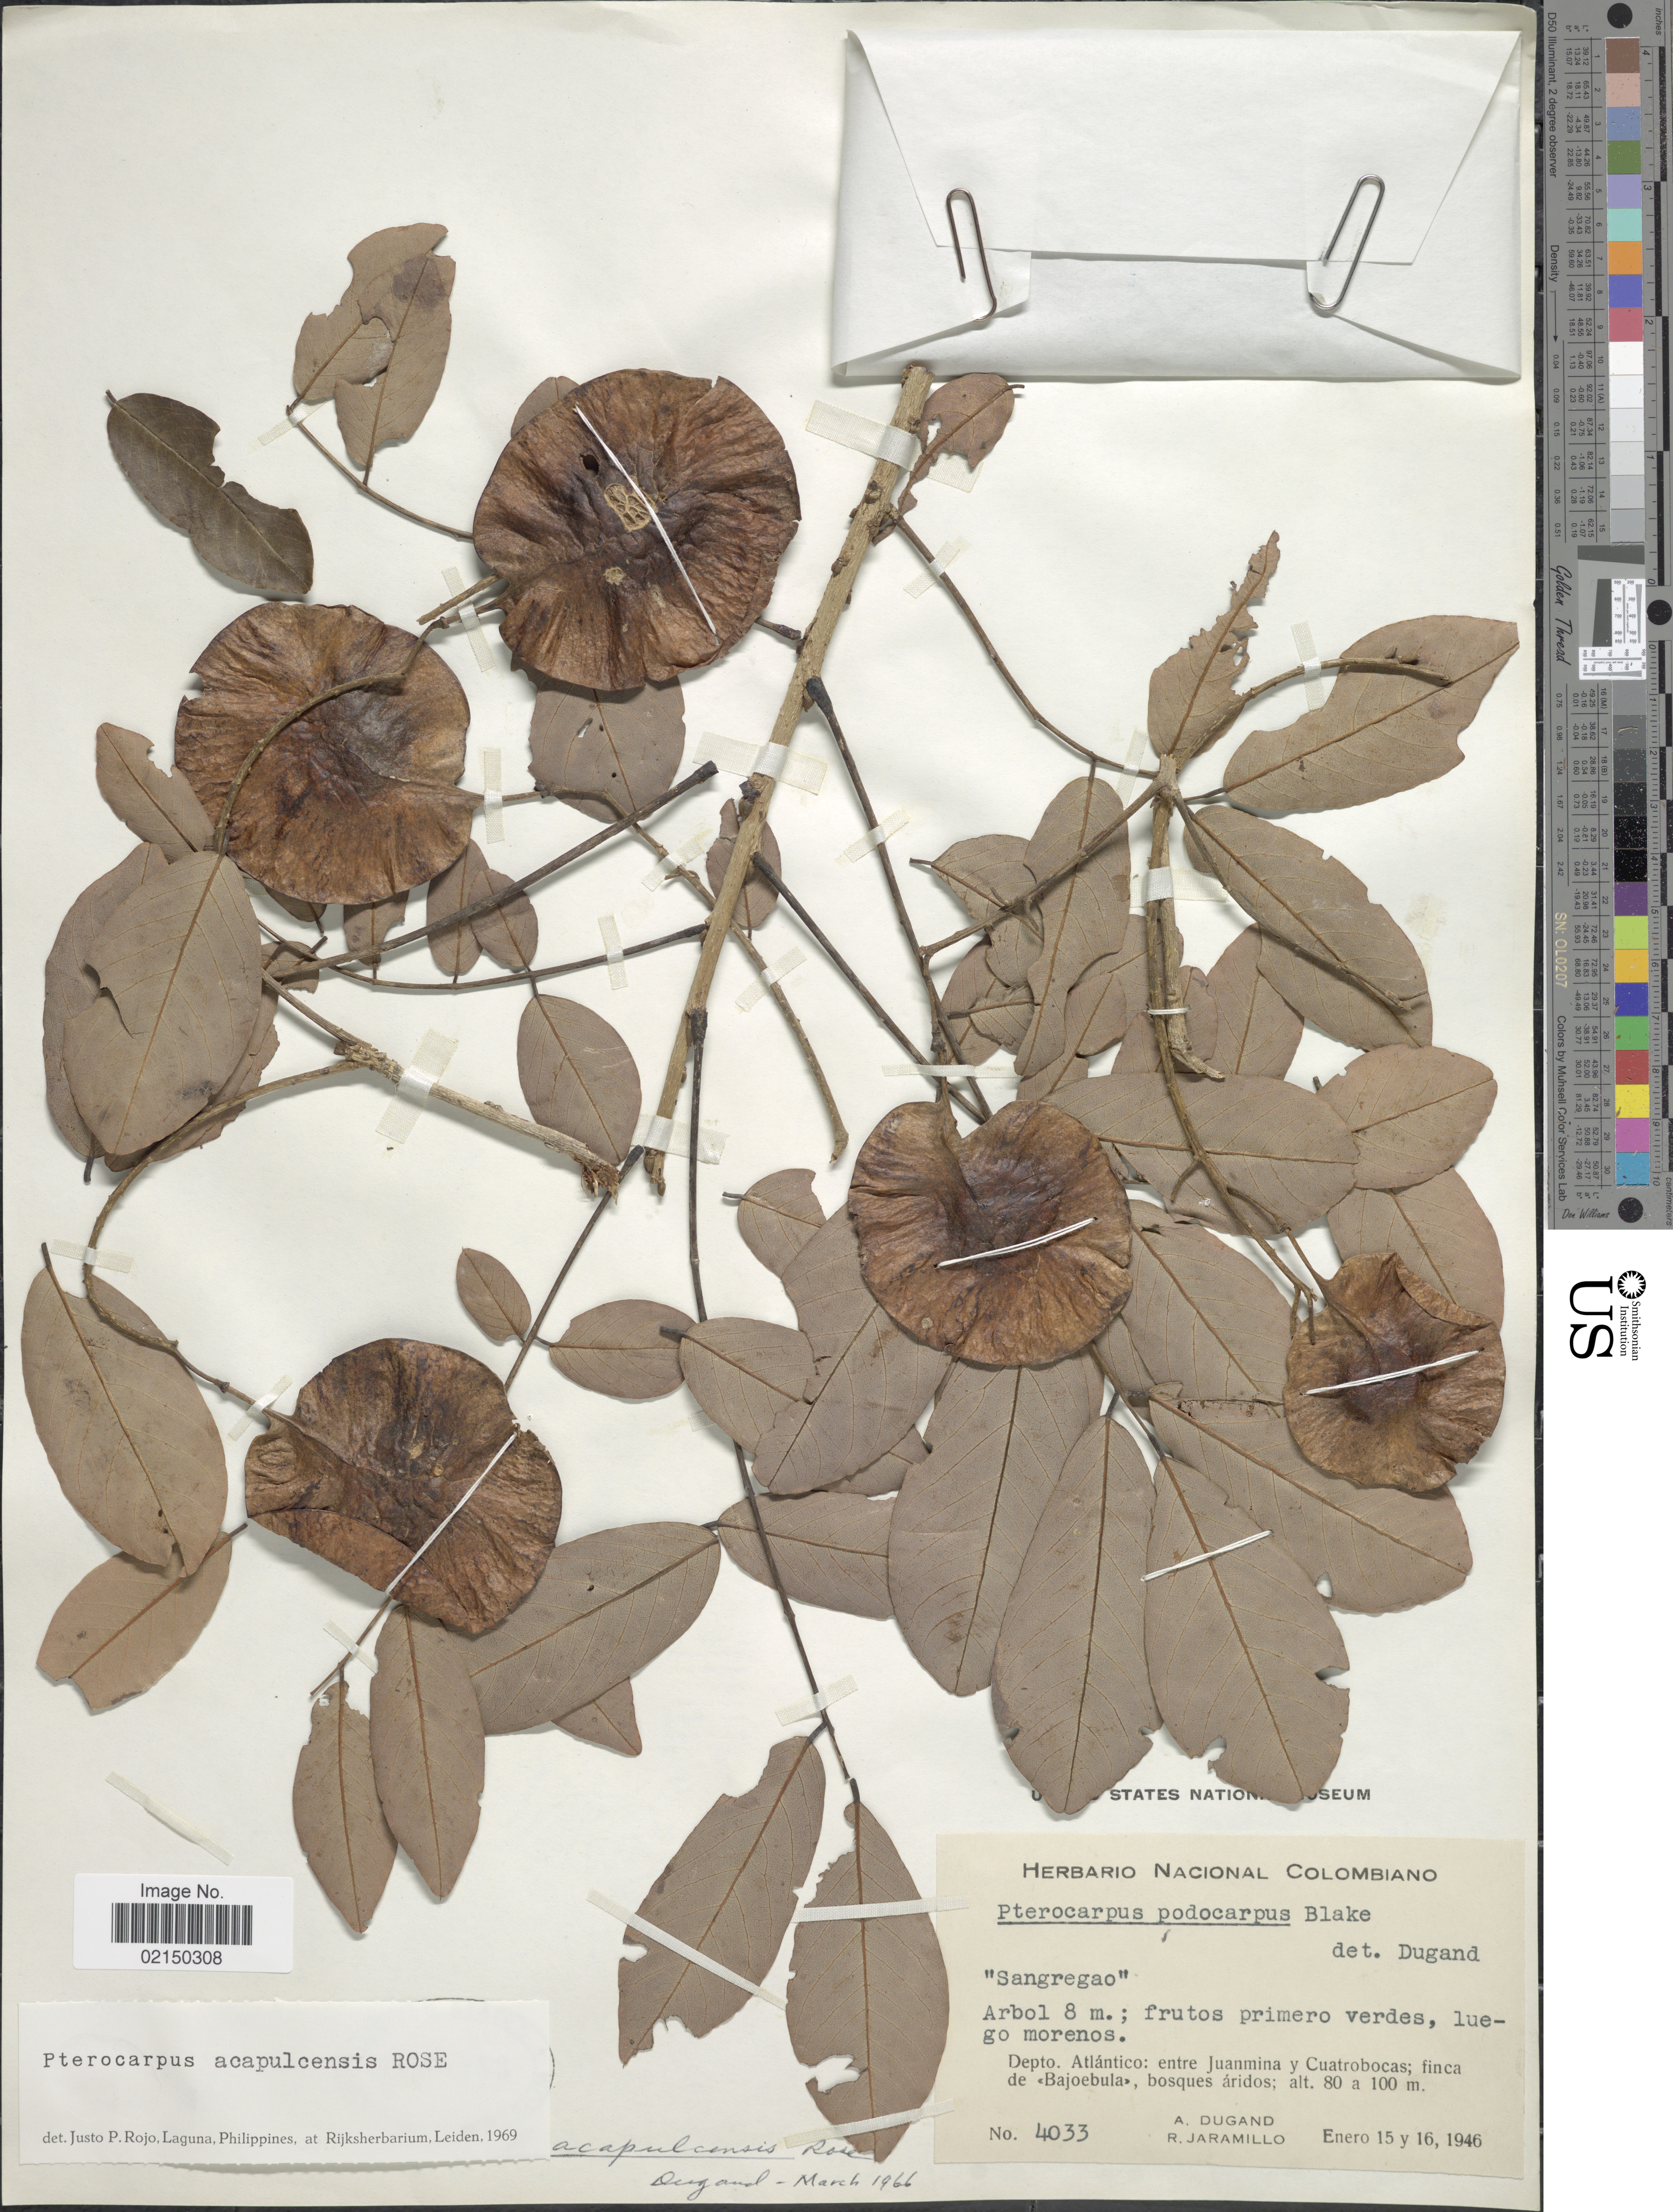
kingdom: Plantae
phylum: Tracheophyta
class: Magnoliopsida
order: Fabales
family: Fabaceae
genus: Pterocarpus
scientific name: Pterocarpus acapulcensis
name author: Rose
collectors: A. Dugand & R. Jaramillo M.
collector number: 4033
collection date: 1946-01-15/1946-01-16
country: Colombia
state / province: Atlántico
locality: Entre Juanmina y Cuatrobocas; finca de Bajoebula, bosques aridos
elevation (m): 80